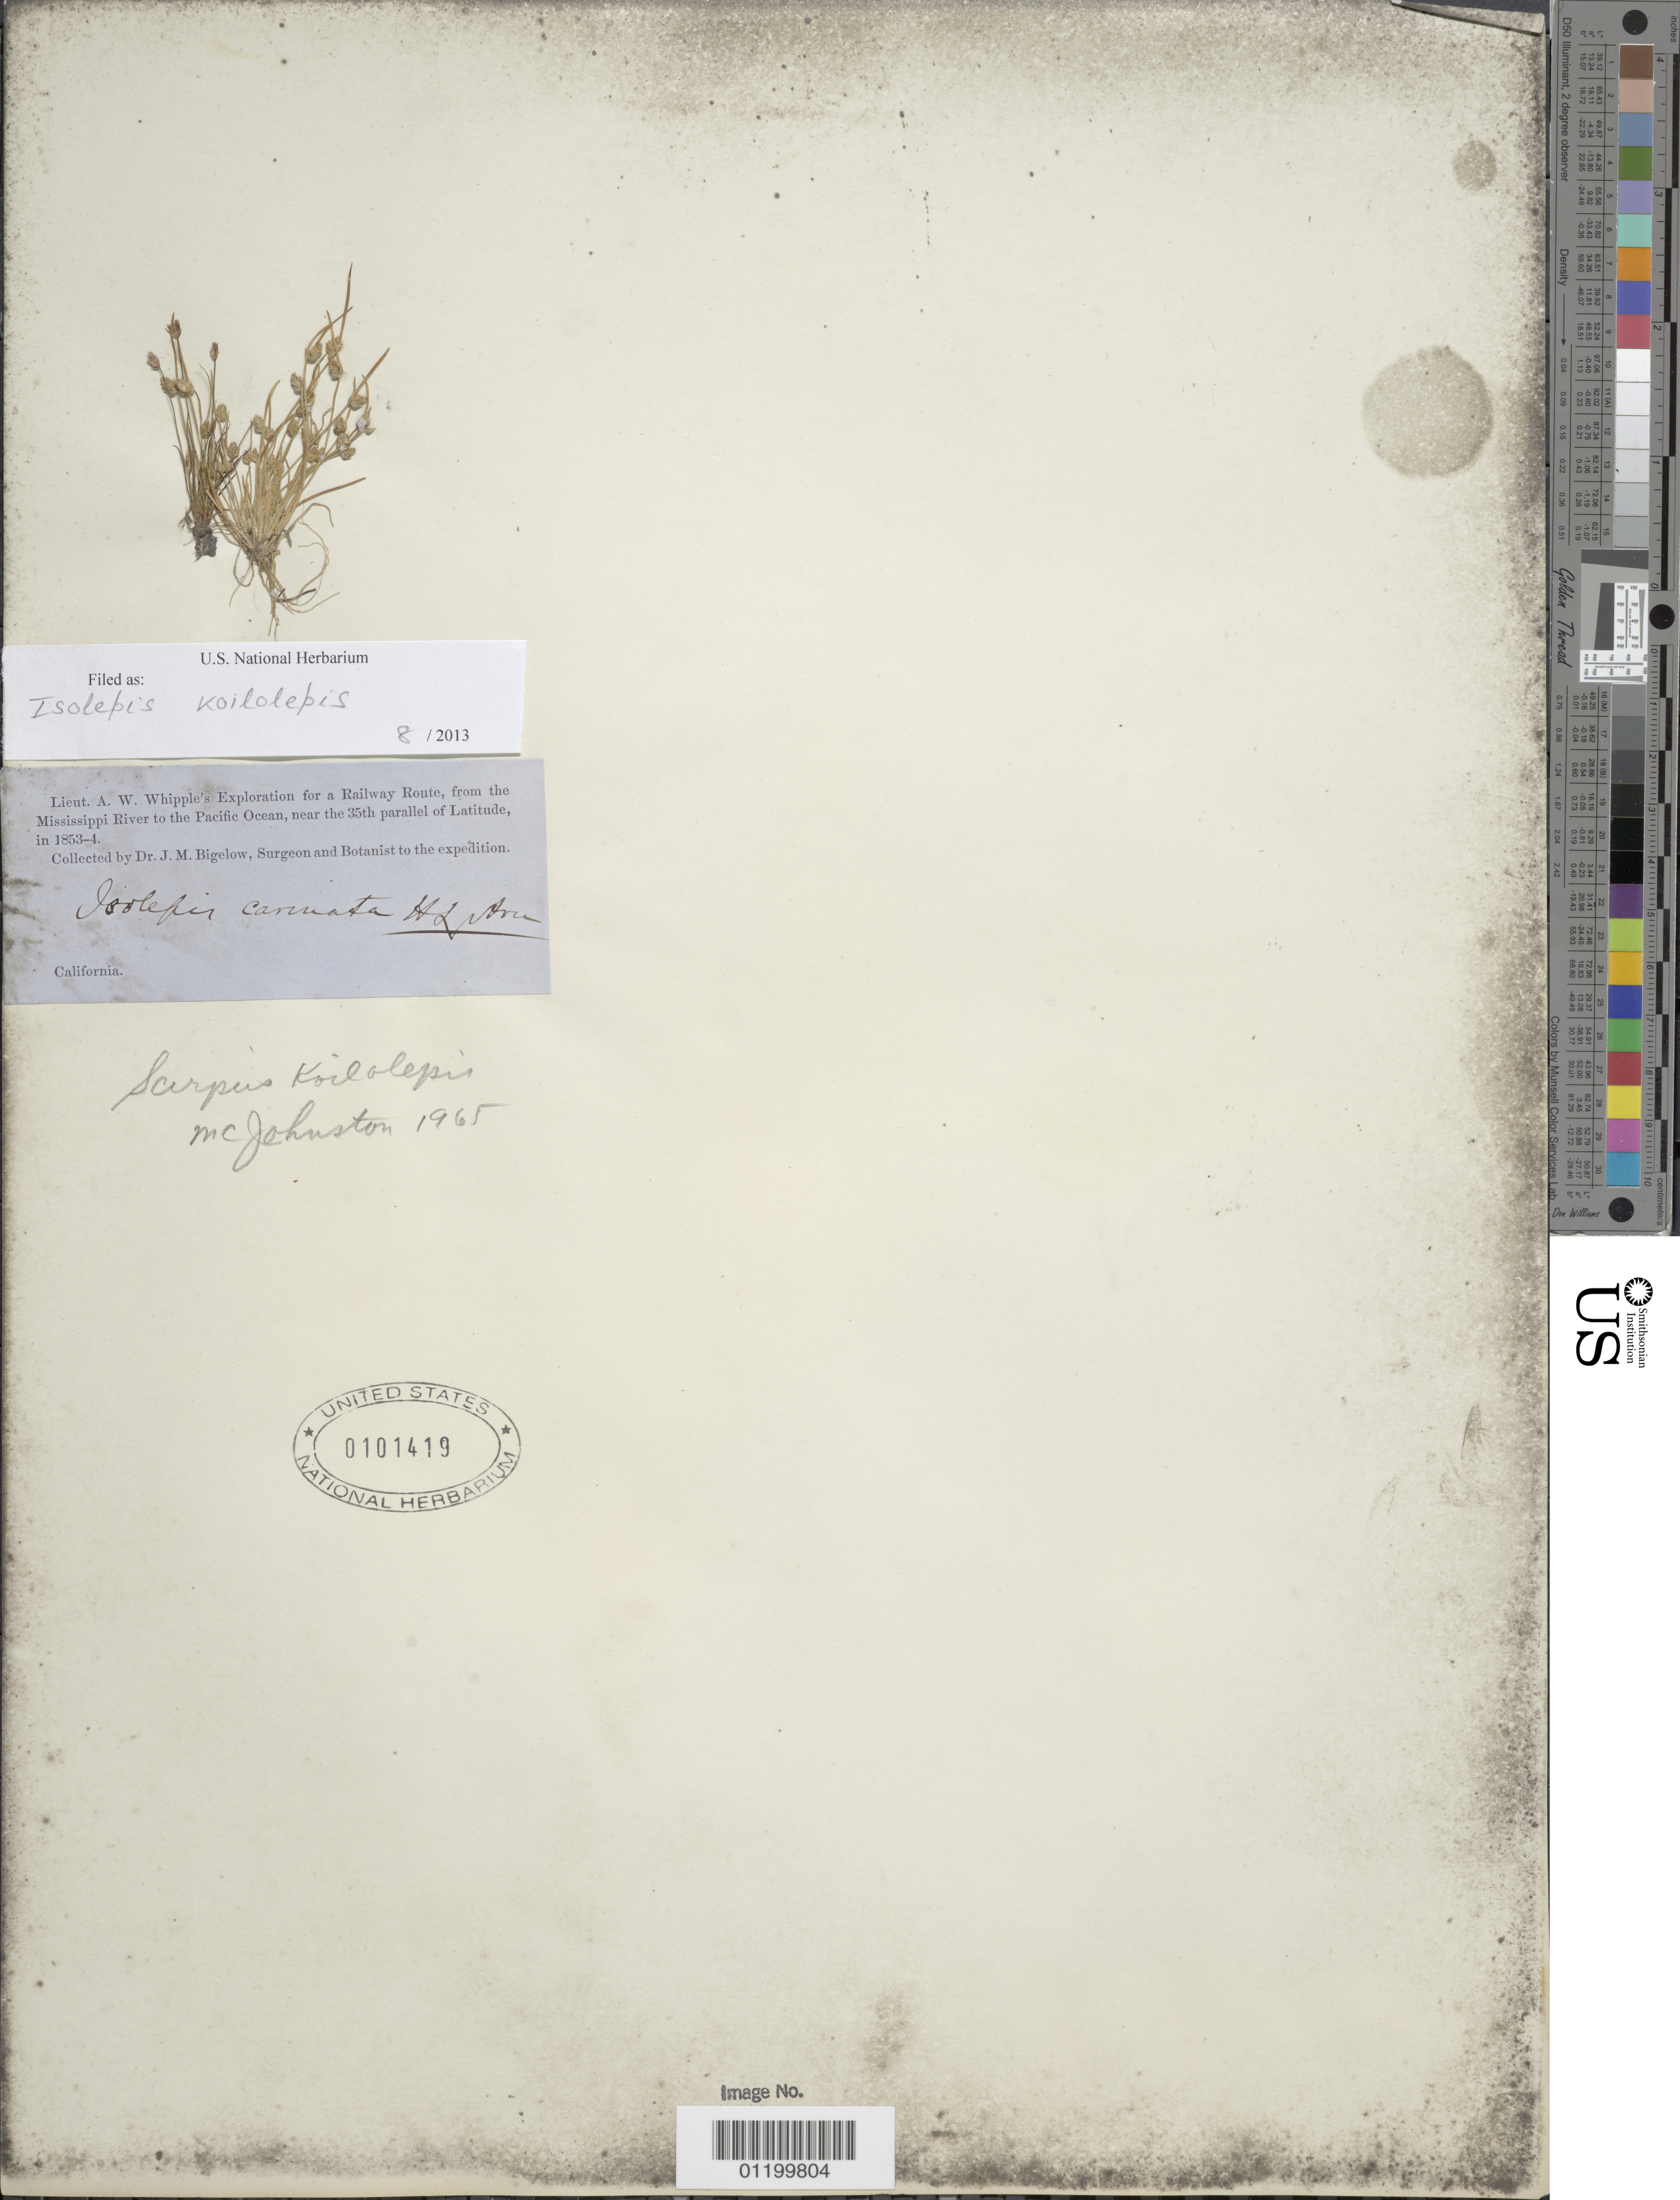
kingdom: Plantae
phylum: Tracheophyta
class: Liliopsida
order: Poales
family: Cyperaceae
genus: Isolepis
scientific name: Isolepis carinata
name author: Hook. & Arn. ex Torr.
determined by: Strong, M. T., (US), Smithsonian Institution - National Museum of Natural History (UNITED STATES)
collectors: J. M. Bigelow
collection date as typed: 1853 to -- --- 1854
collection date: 1853/1854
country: United States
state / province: California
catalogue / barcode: US 101419